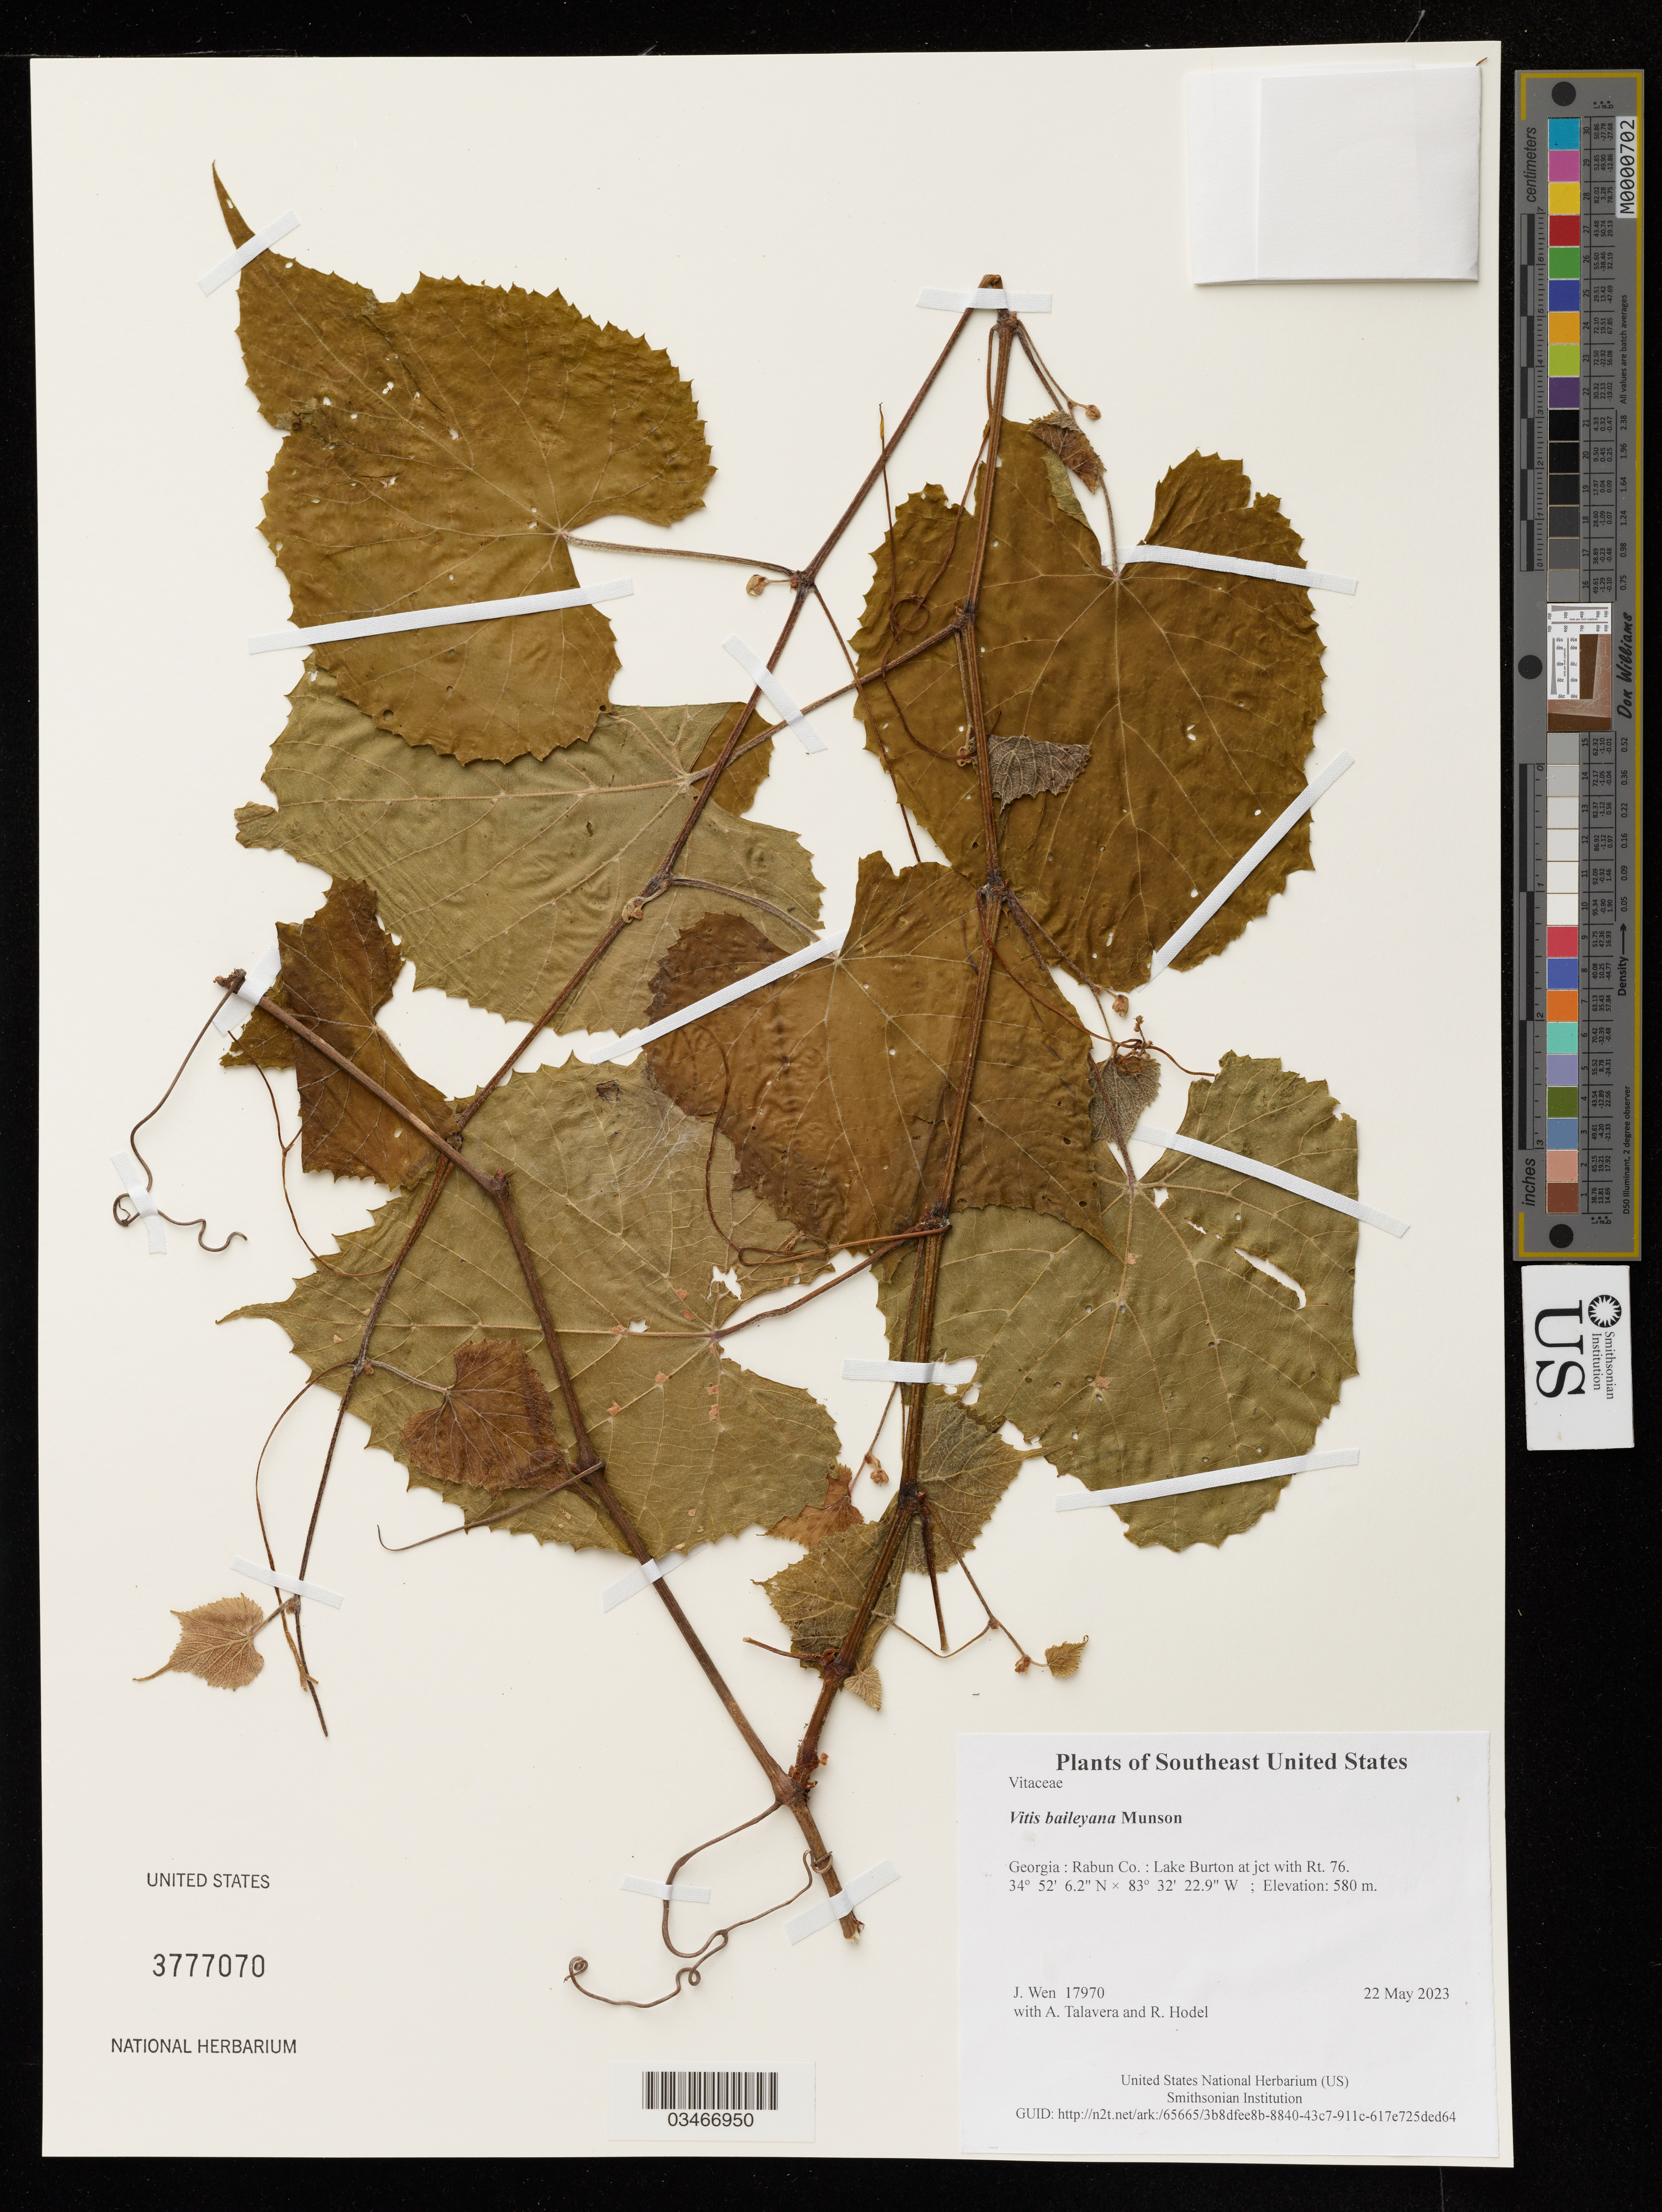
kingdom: Plantae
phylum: Tracheophyta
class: Magnoliopsida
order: Vitales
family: Vitaceae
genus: Vitis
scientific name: Vitis baileyana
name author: Munson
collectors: J. Wen, A. Talavera & R. Hodel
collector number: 17970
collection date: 2023-05-22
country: United States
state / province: Georgia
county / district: Rabun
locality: Lake Burton at jct with Rt. 76.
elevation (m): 580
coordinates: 34 52.104 N, 83 32.381 W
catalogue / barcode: US 3777070